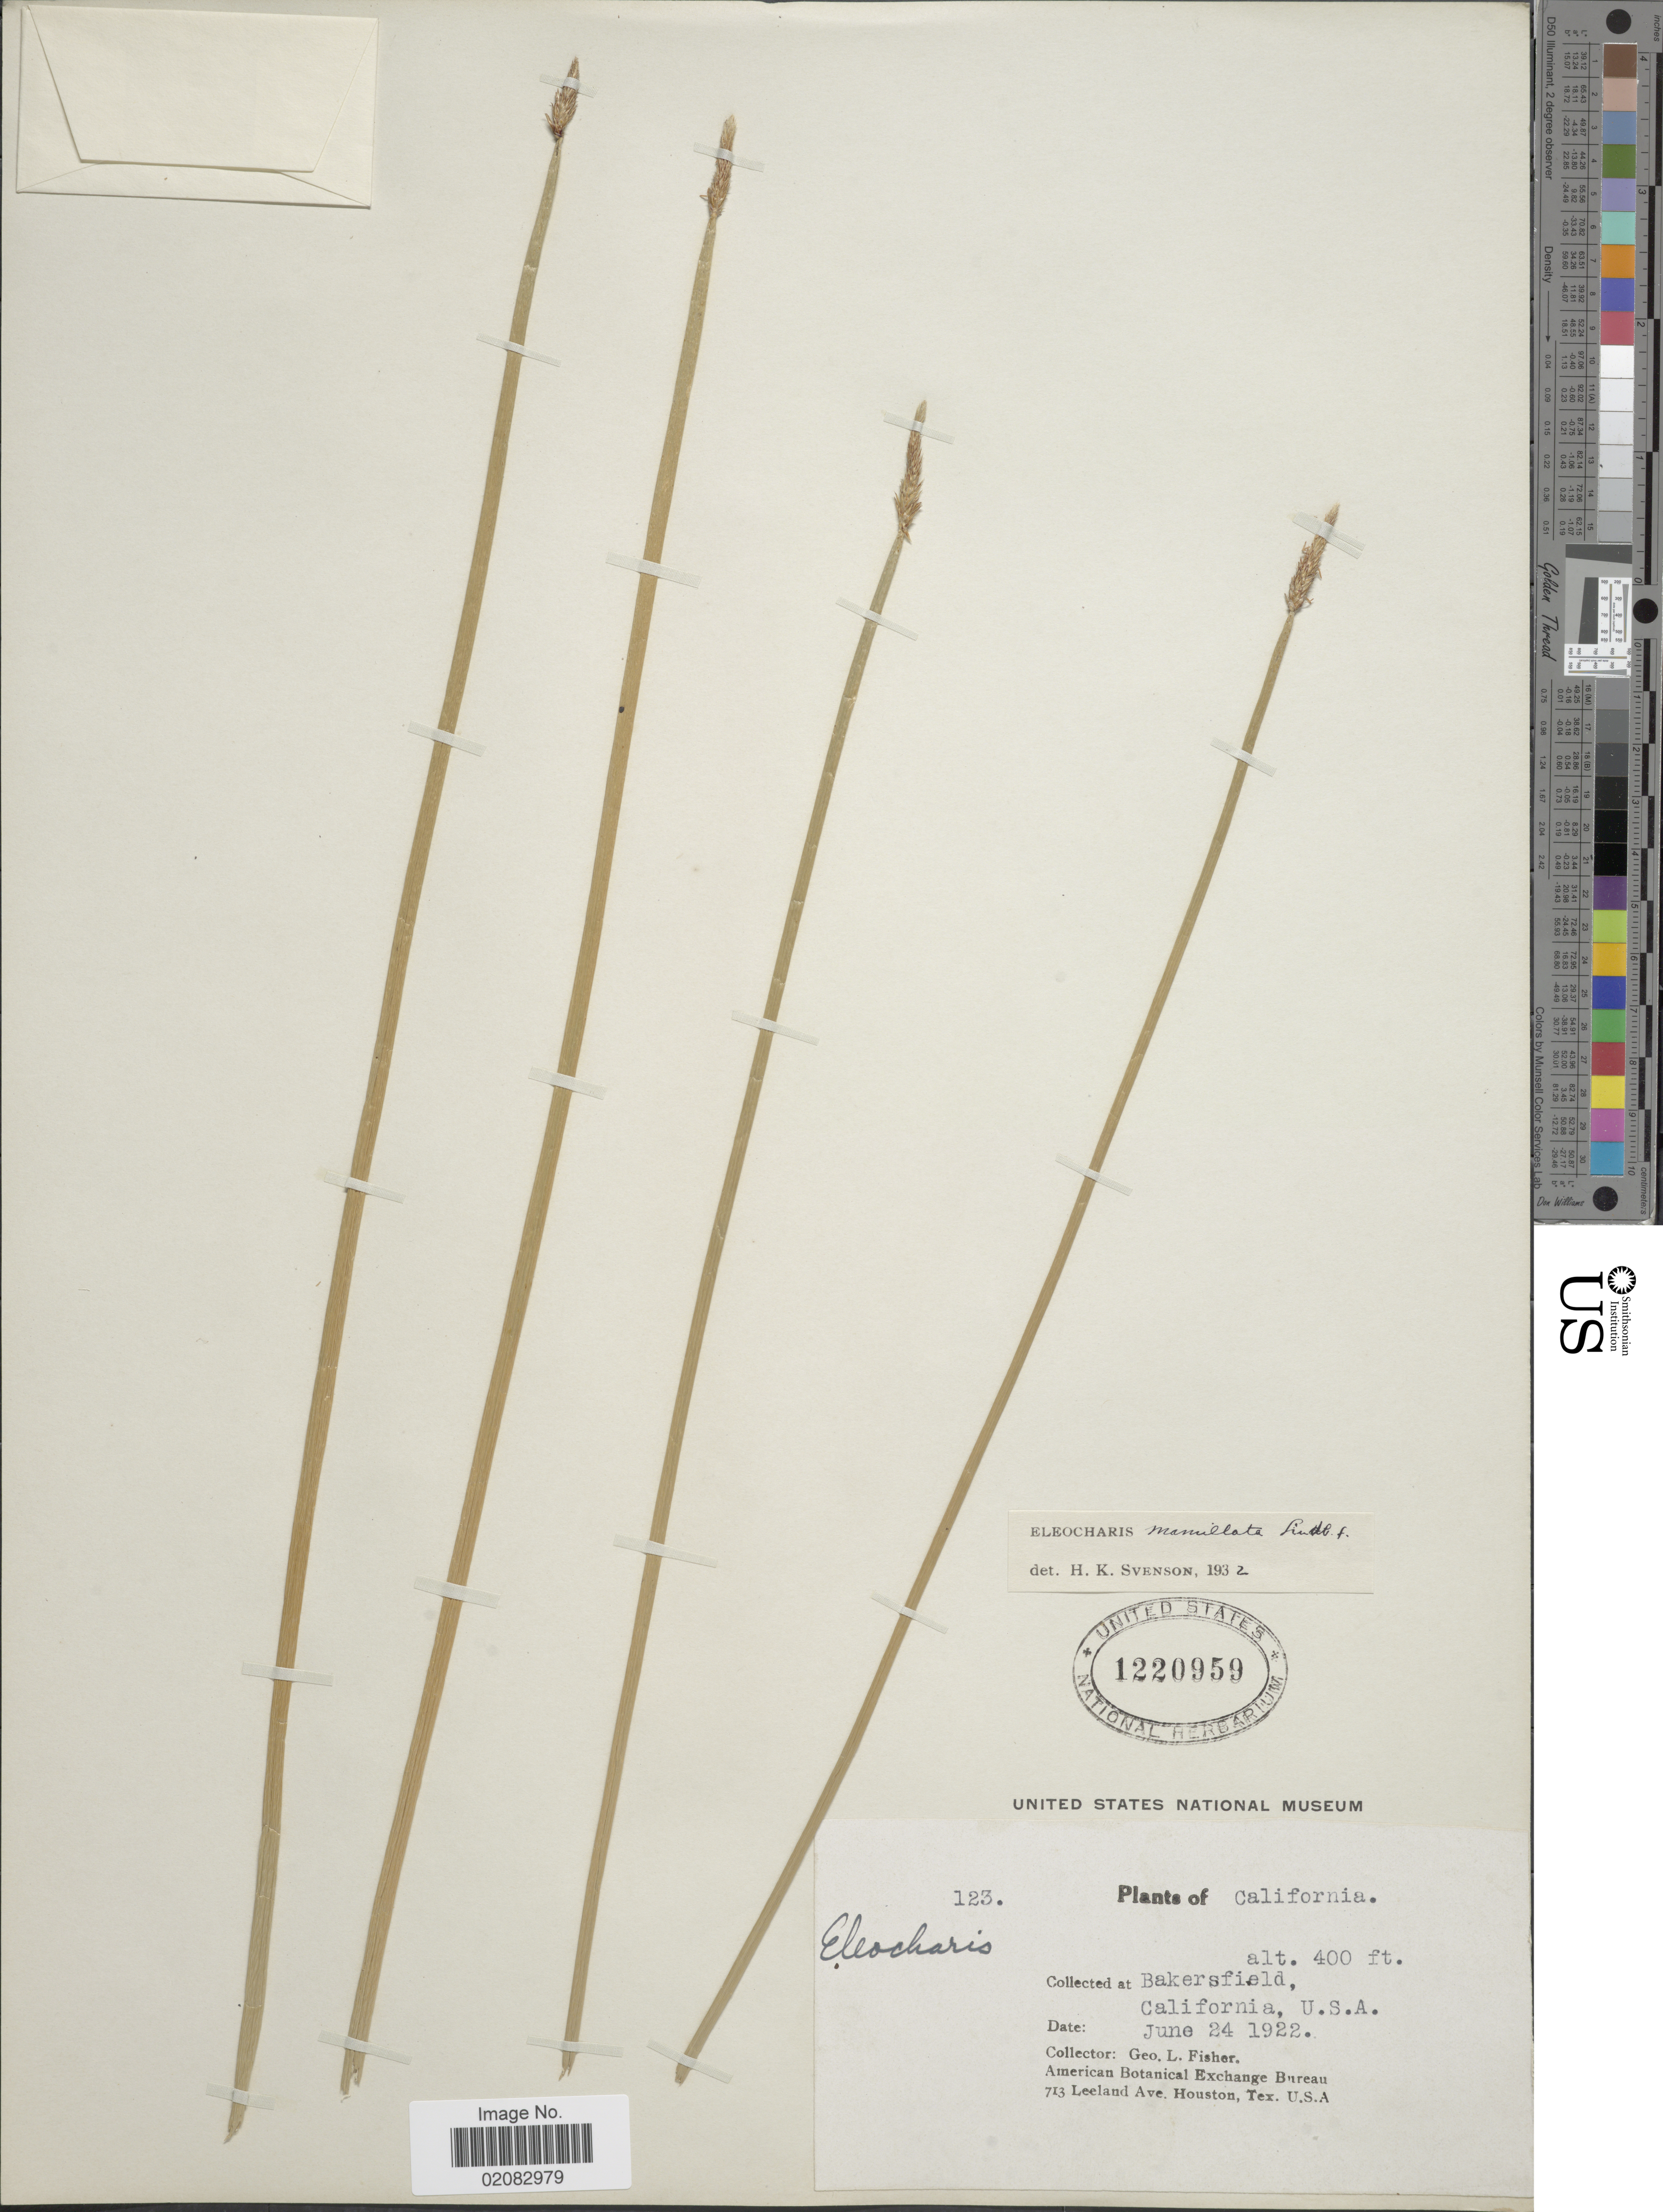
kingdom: Plantae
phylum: Tracheophyta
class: Liliopsida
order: Poales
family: Cyperaceae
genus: Eleocharis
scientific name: Eleocharis macrostachya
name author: Britton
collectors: G. L. Fisher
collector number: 123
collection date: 1922-06-24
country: United States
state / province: California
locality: Bakersfield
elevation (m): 122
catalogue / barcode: US 1220959